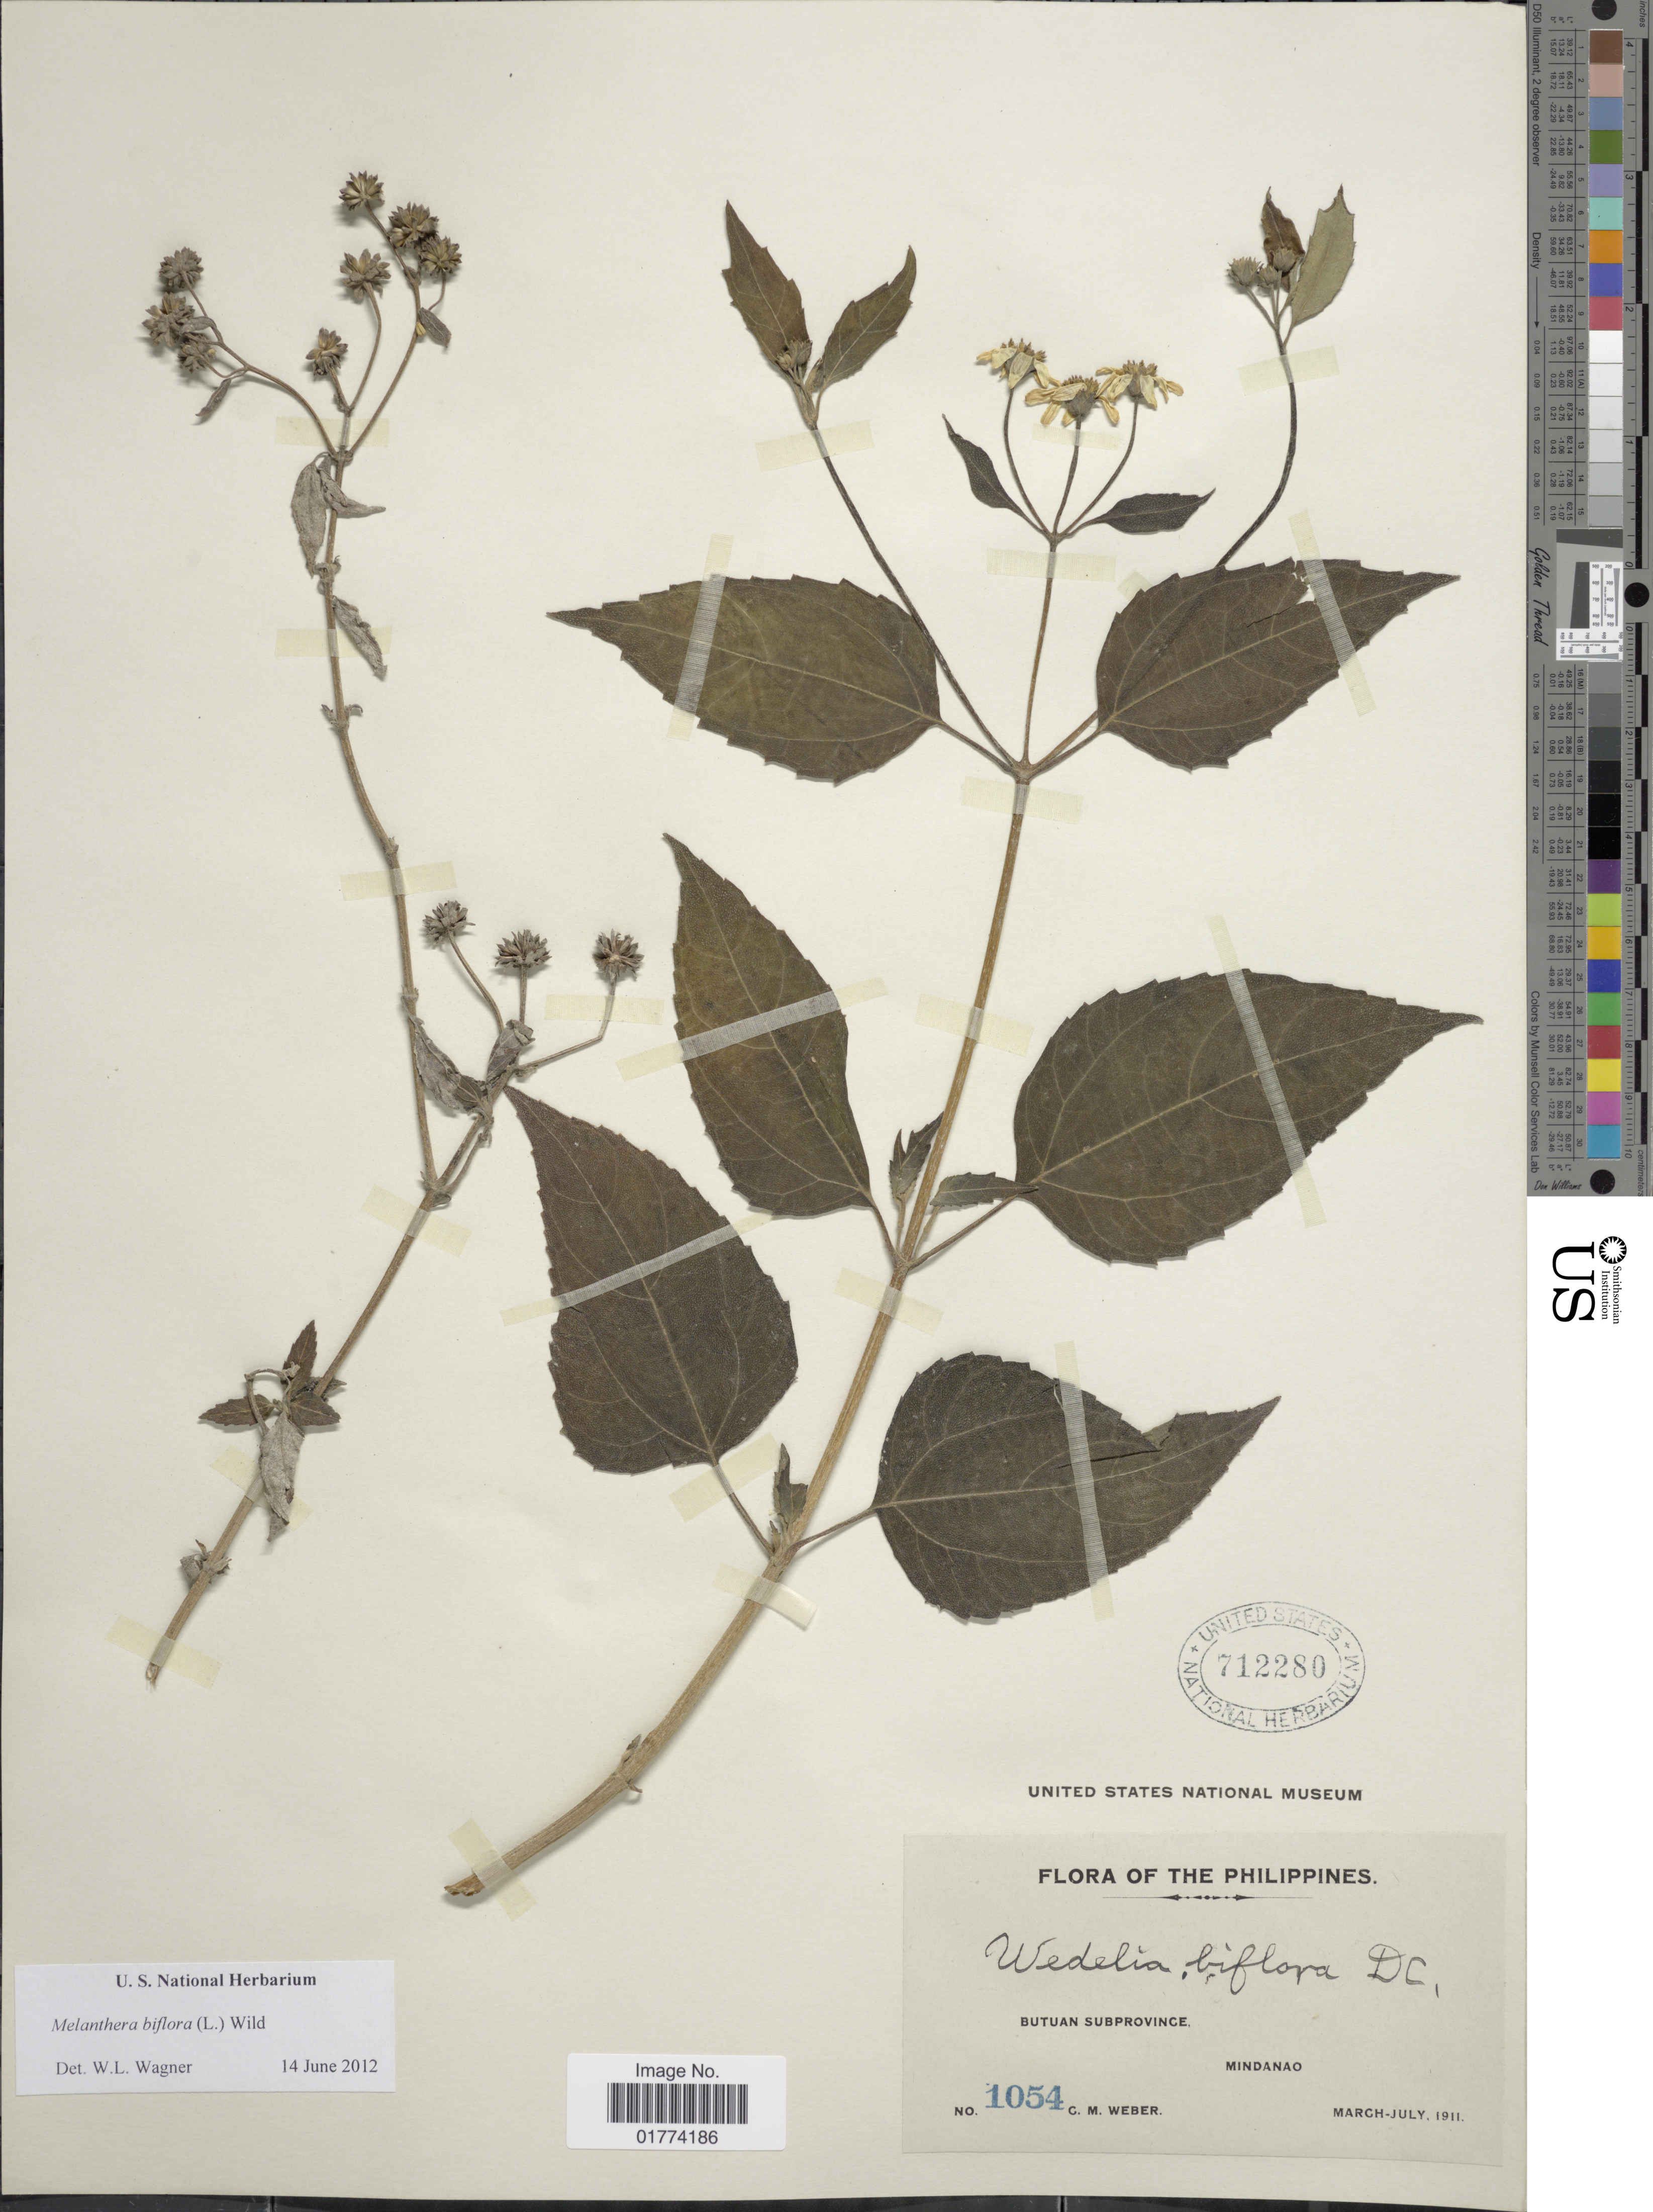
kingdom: Plantae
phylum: Tracheophyta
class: Magnoliopsida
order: Asterales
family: Asteraceae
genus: Wollastonia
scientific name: Wollastonia biflora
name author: (L.) DC.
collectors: C. M. Weber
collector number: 1054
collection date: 1911-03/1911-07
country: Philippines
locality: Butuan, Subprovince, Mindanao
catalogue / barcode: US 712280